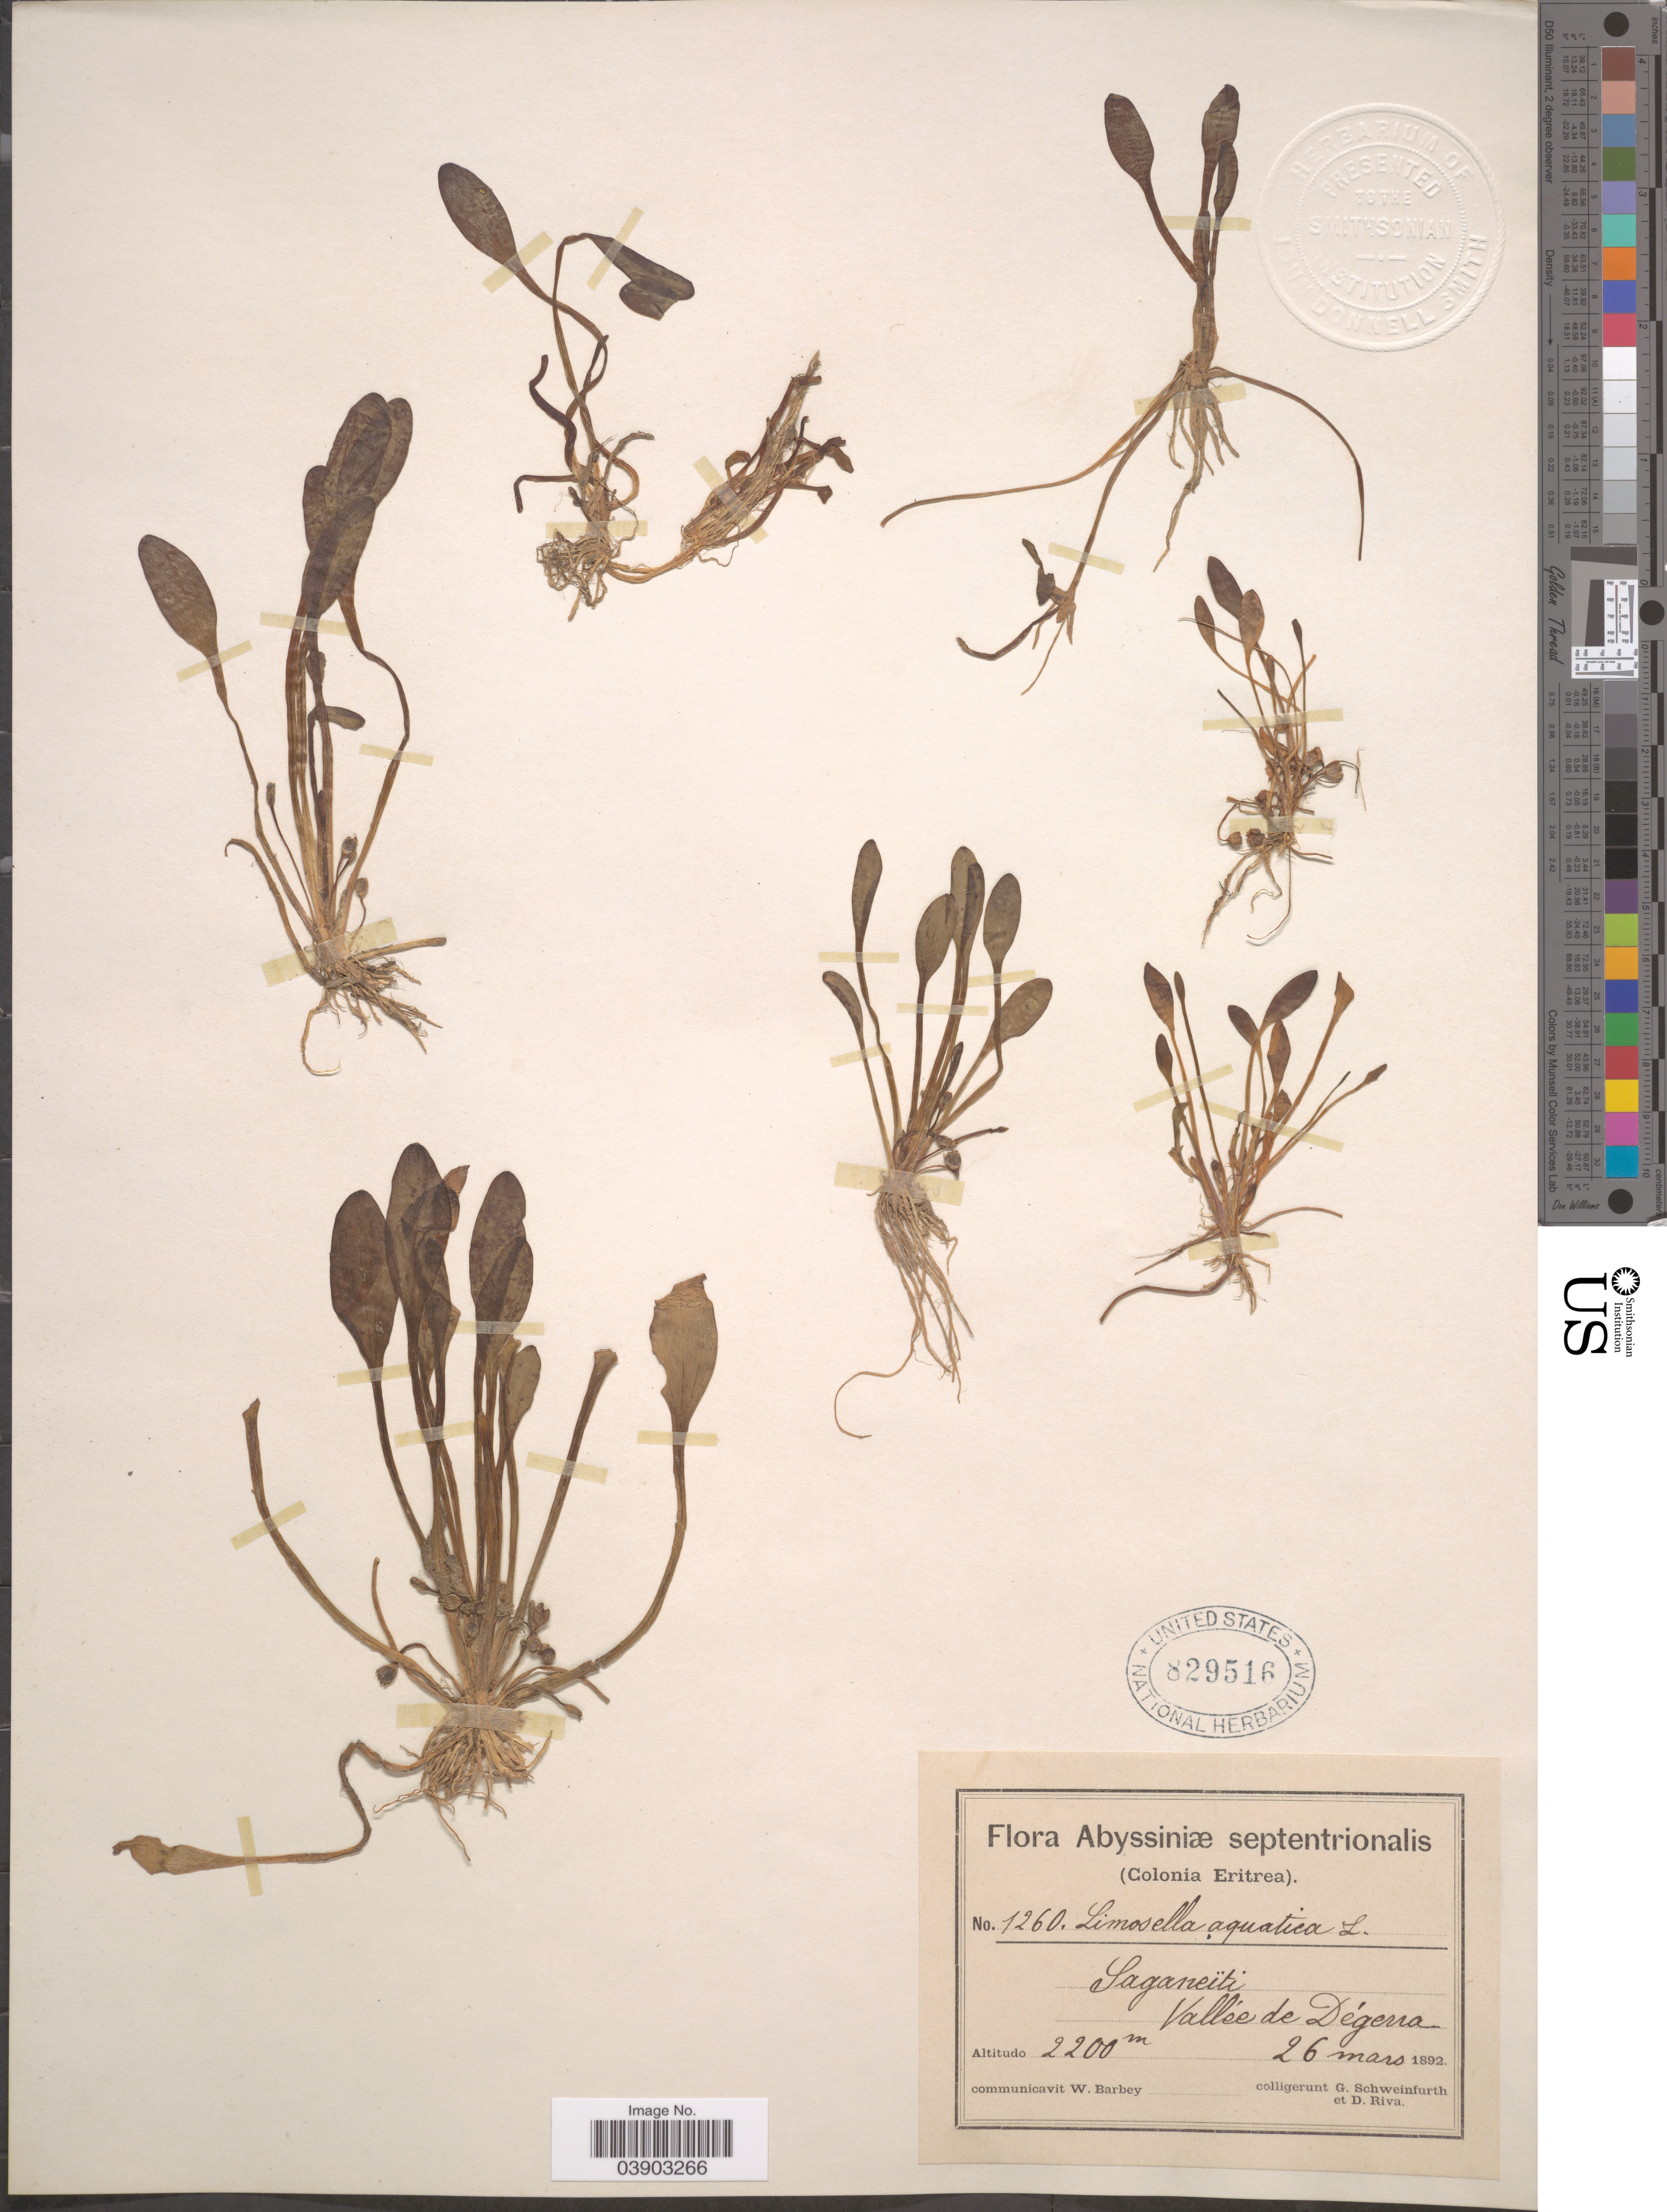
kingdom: Plantae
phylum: Tracheophyta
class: Magnoliopsida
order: Lamiales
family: Scrophulariaceae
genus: Limosella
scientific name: Limosella aquatica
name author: L.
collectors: G. A. Schweinfurth (herbarium) & D. Riva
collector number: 1260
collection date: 1892-03-26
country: Eritrea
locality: Abyssiniæ septentrionalis (Colonia Eritrea). Saganeïti. Vallée de Dégerra.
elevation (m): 2200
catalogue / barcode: US 829516